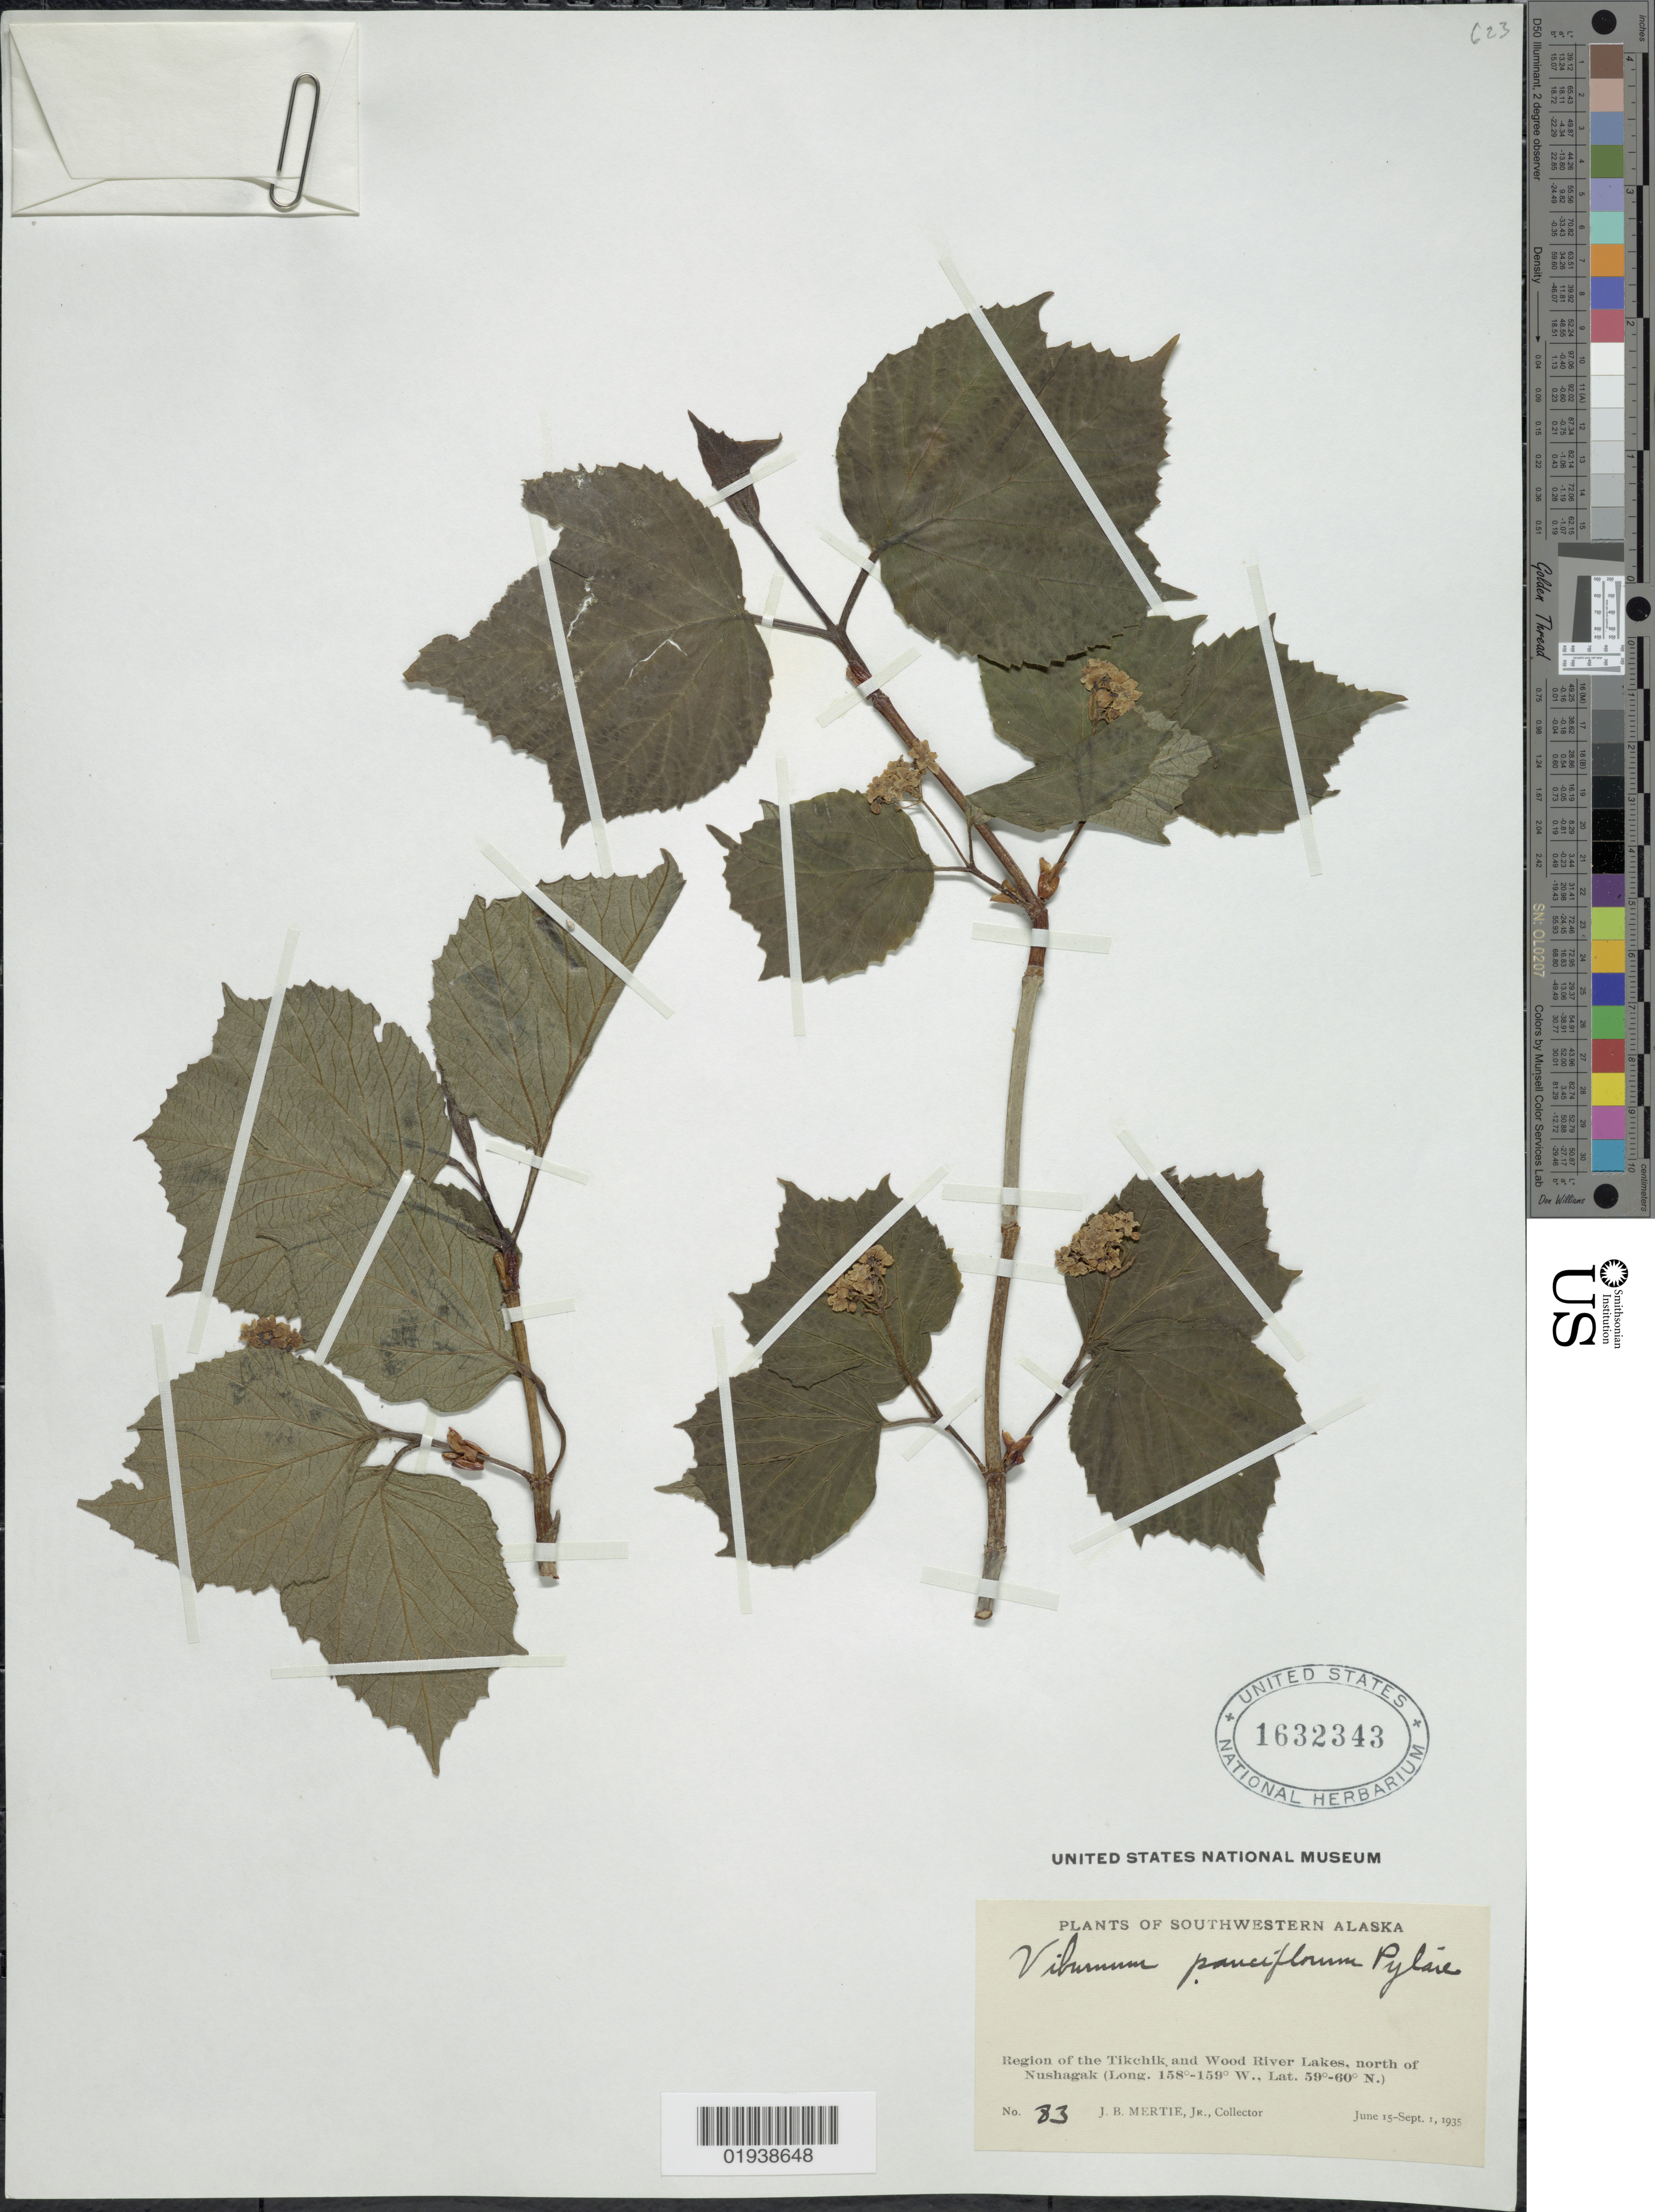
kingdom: Plantae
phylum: Tracheophyta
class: Magnoliopsida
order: Dipsacales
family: Viburnaceae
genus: Viburnum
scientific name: Viburnum edule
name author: (Michx.) Raf.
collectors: J. Mertie Jr.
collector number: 83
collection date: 1935-06-15/1935-09-01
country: United States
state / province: Alaska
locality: Southwestern Alaska. Region of the Tikchik and Wood River Lakes, north of Nushagak.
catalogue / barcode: US 1632343